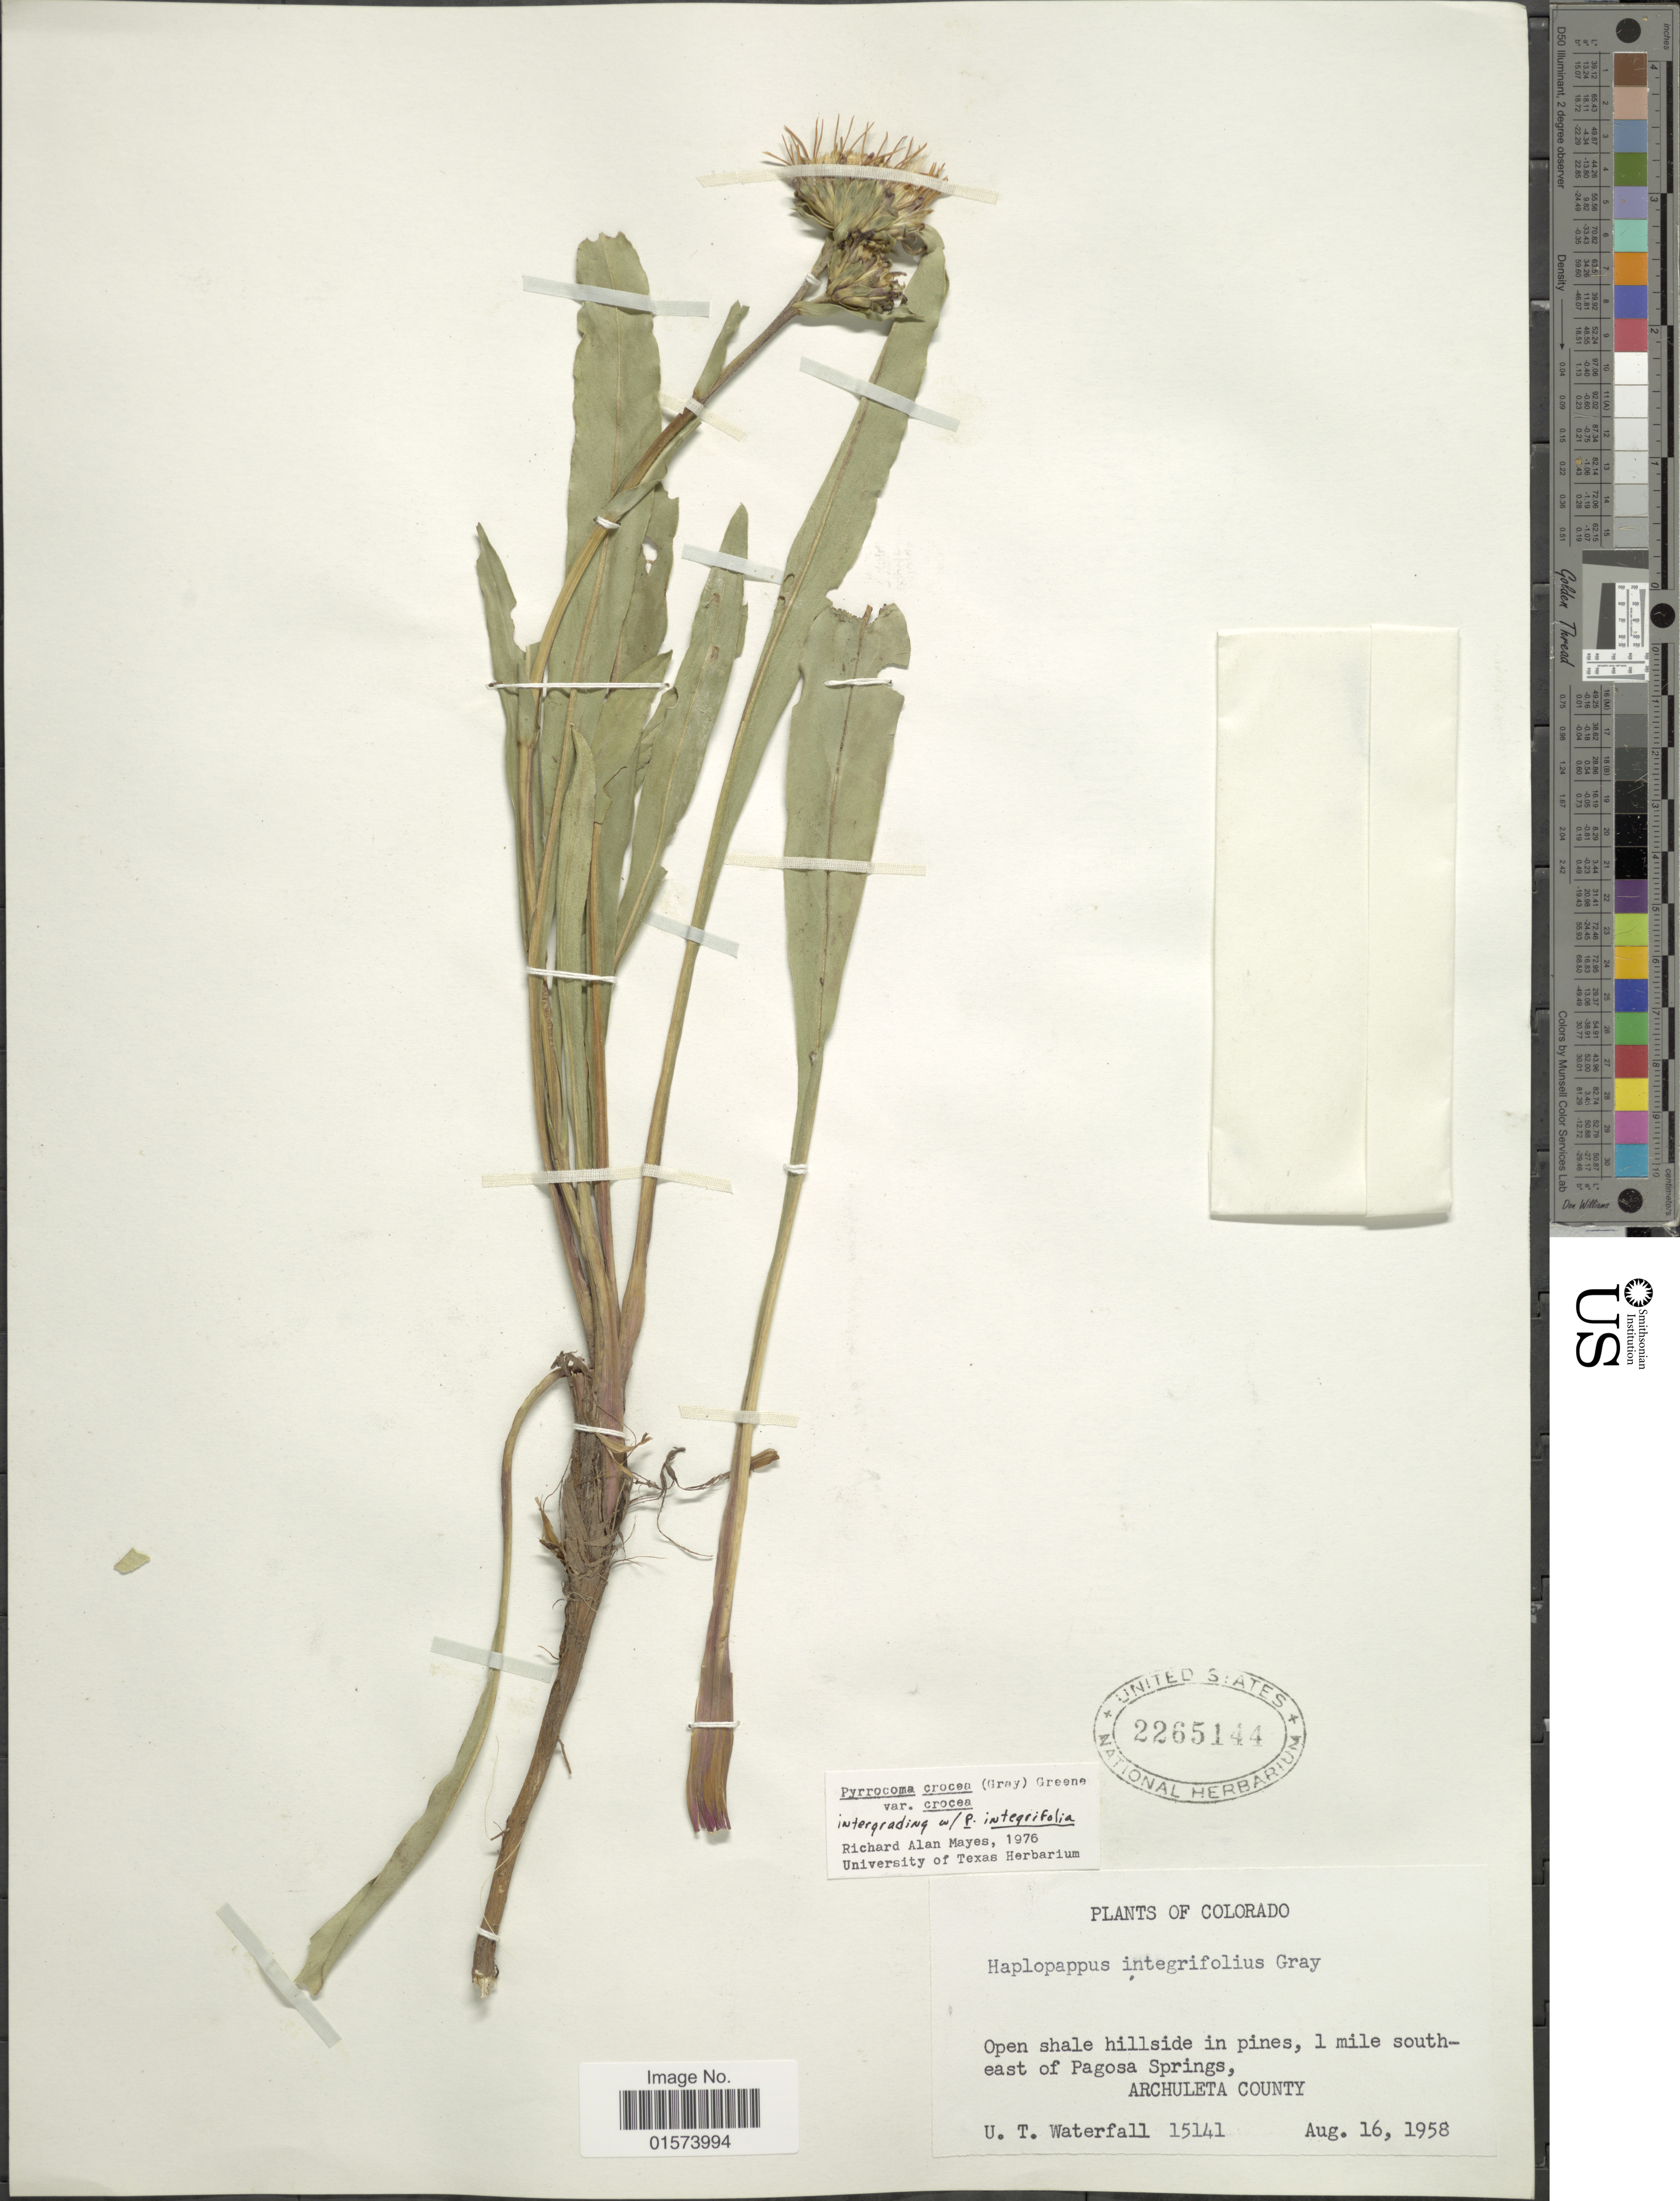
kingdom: Plantae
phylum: Tracheophyta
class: Magnoliopsida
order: Asterales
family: Asteraceae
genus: Pyrrocoma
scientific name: Pyrrocoma crocea var. crocea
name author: (A. Gray) Greene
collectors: U. T. Waterfall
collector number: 15141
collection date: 1958-08-16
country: United States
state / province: Colorado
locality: Open shale hillside in pines, 1 mile south-east of Pagosa Springs, Archuleta County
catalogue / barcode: US 2265144